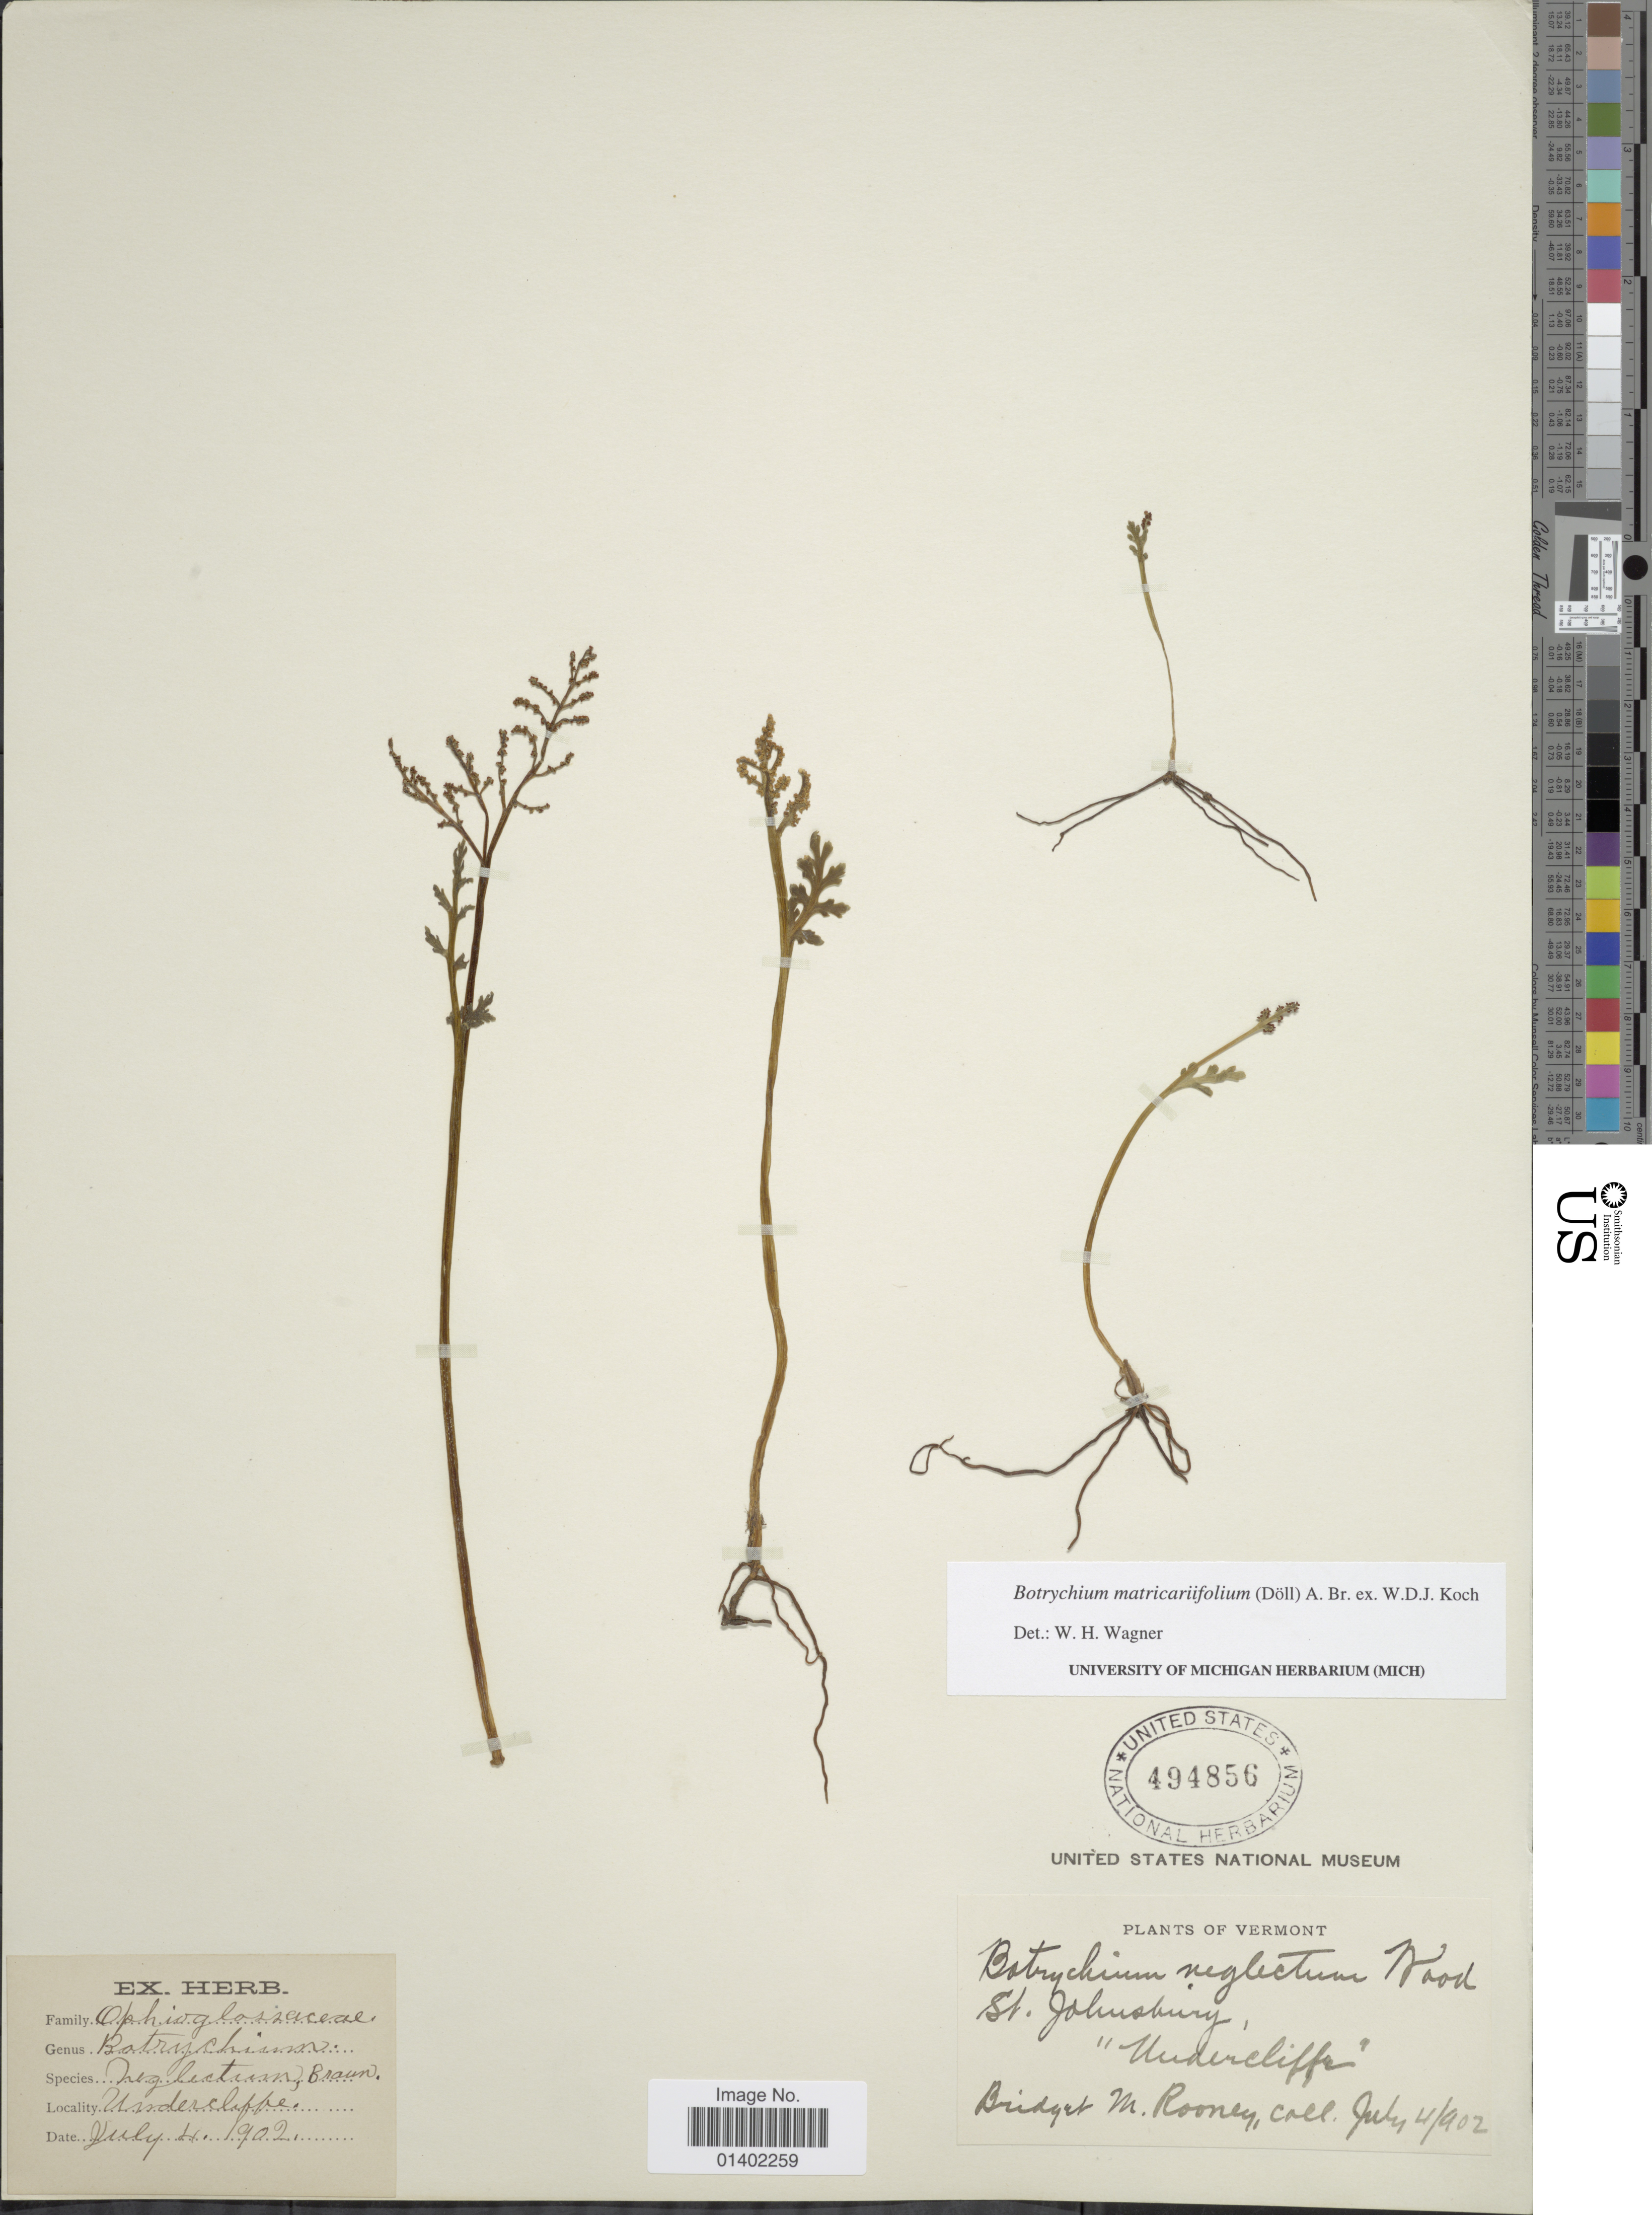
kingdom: Plantae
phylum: Tracheophyta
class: Polypodiopsida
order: Ophioglossales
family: Ophioglossaceae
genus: Botrychium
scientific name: Botrychium matricariifolium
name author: (A. Braun ex Dowell) A. Braun ex Koch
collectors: B. Rooney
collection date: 1902-07-04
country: United States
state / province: Vermont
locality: Plants of Vermont, St. Johnsbury, Undercliffe.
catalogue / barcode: US 494856